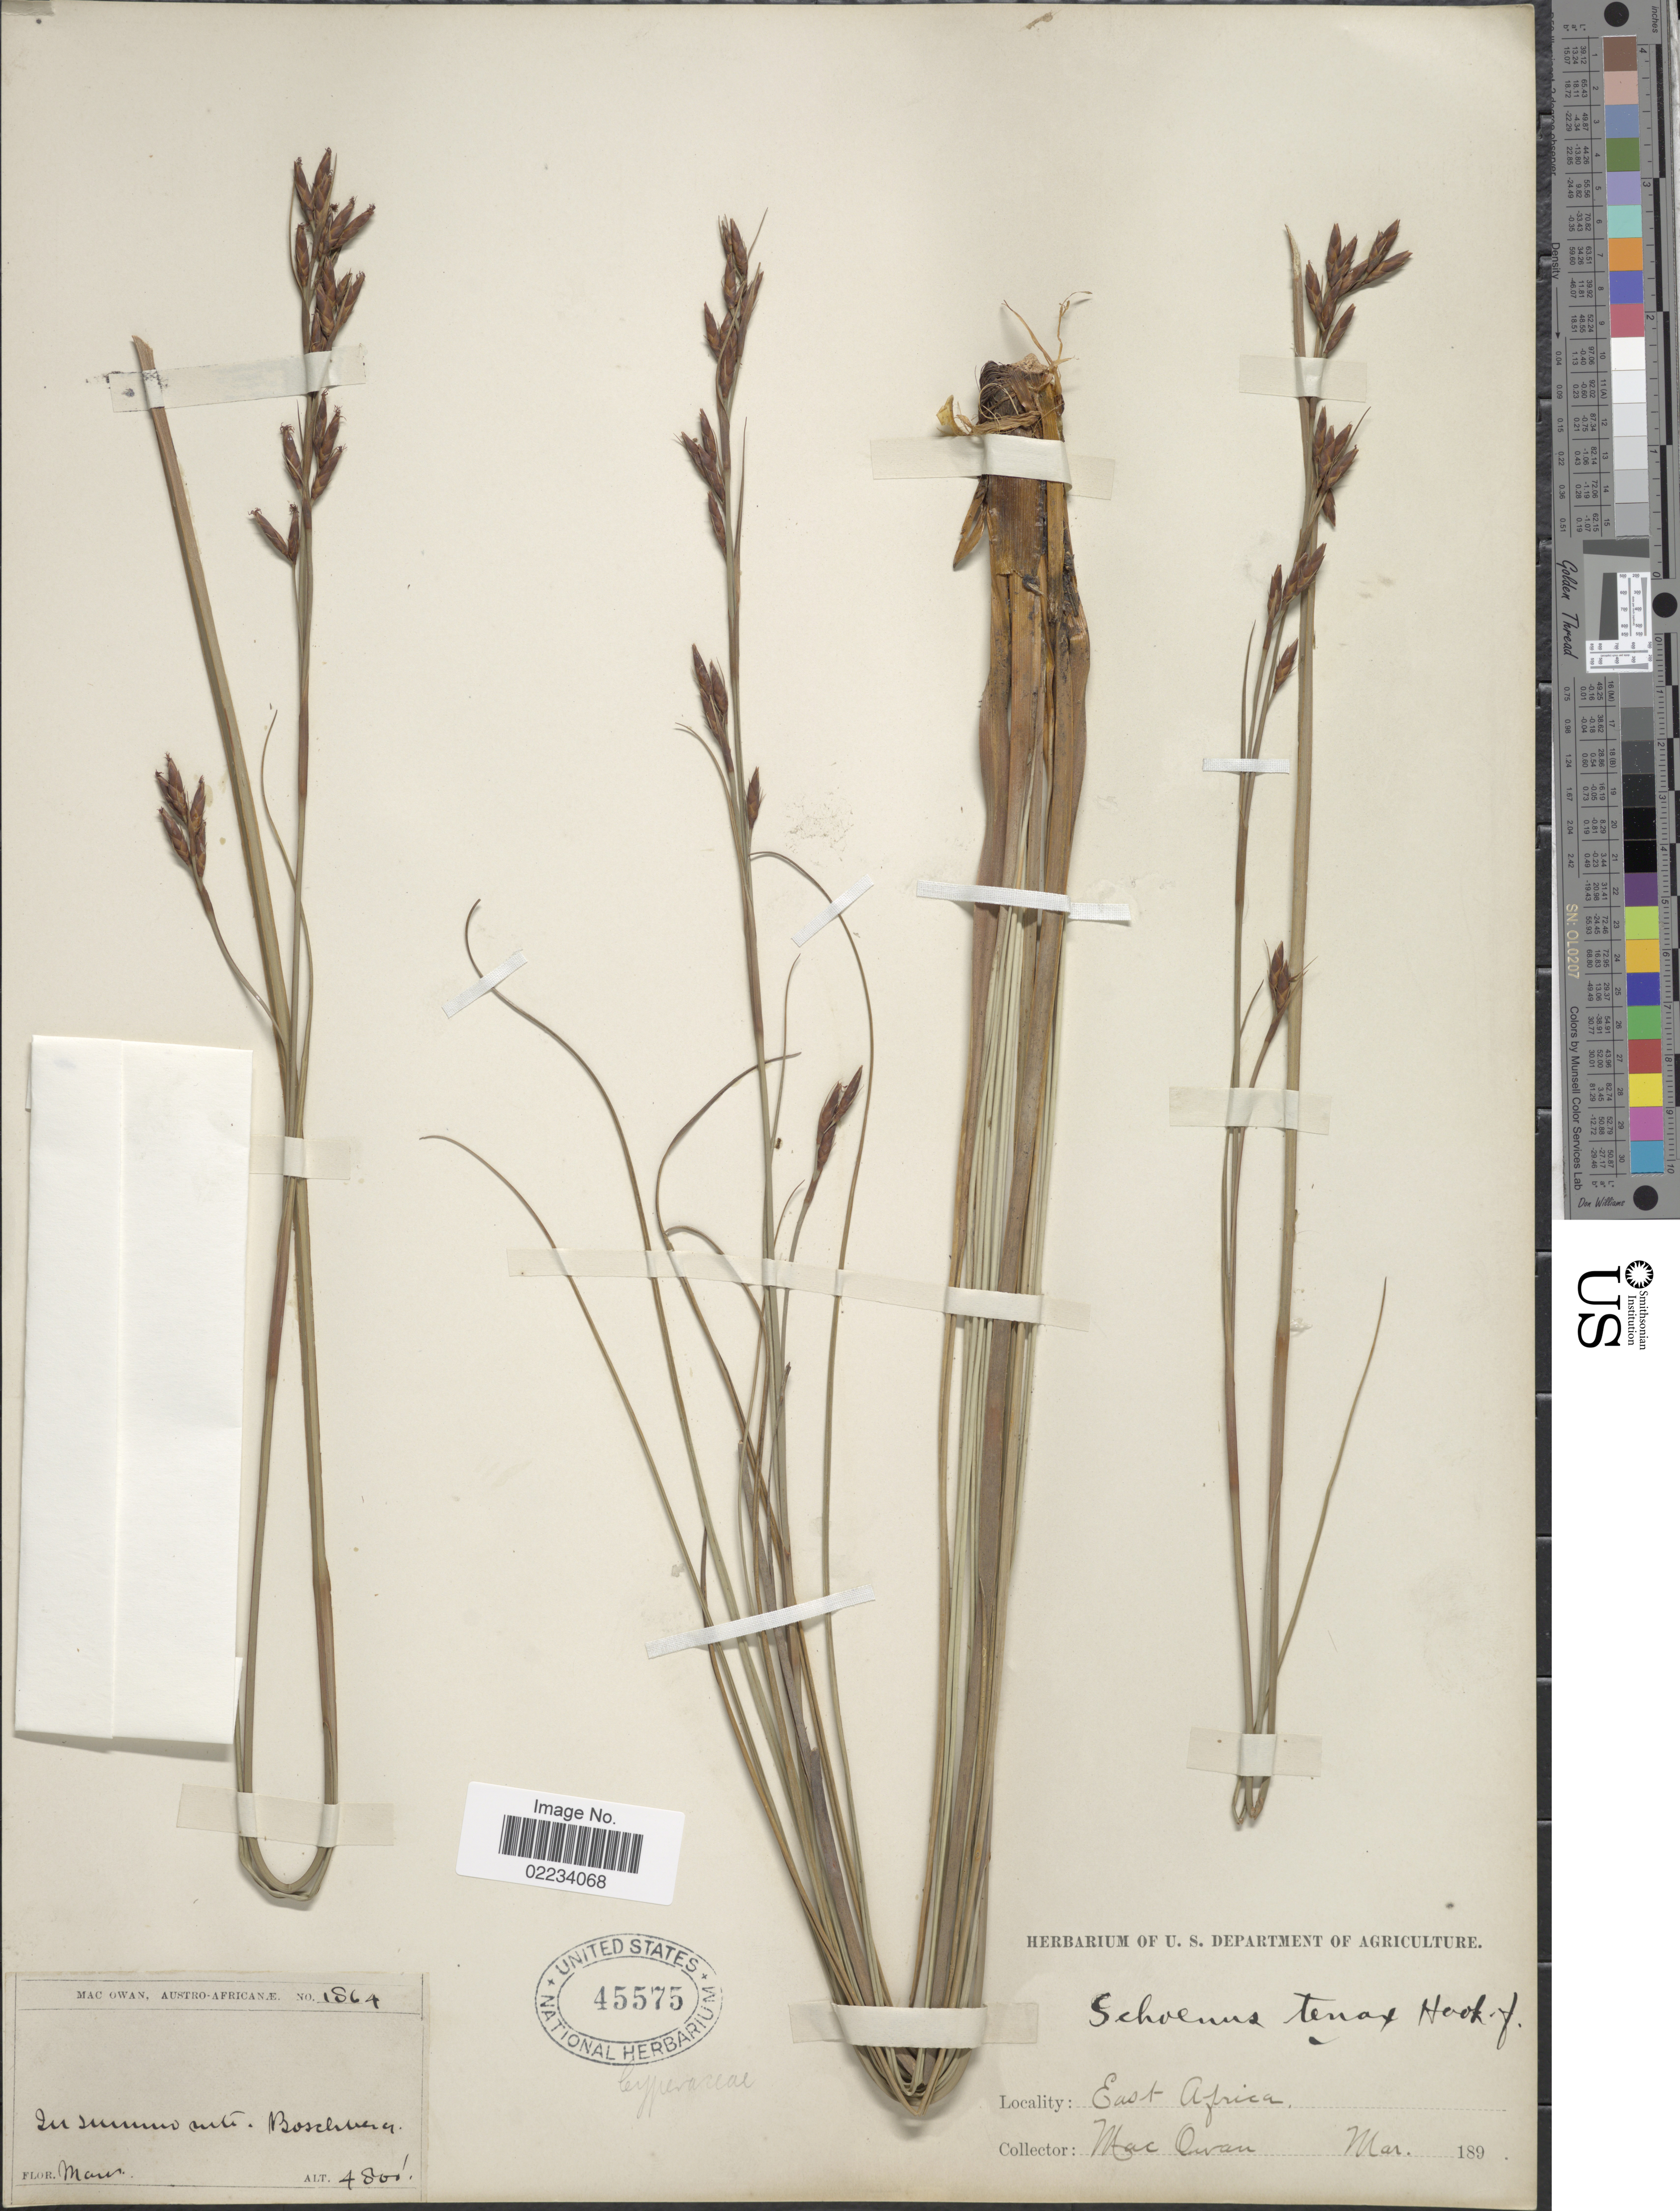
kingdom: Plantae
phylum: Tracheophyta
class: Liliopsida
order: Poales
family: Cyperaceae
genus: Chaetospora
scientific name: Chaetospora hexandra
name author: Boeckeler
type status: Isotype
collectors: MacOwan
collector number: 1864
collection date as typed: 189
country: South Africa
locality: In summo mtn Boschberg, East Africa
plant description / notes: Potential type of Chaetospora hexandra Boeckeler. Specimen retrieved from general collection and stored at Type Register.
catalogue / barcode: US 45575